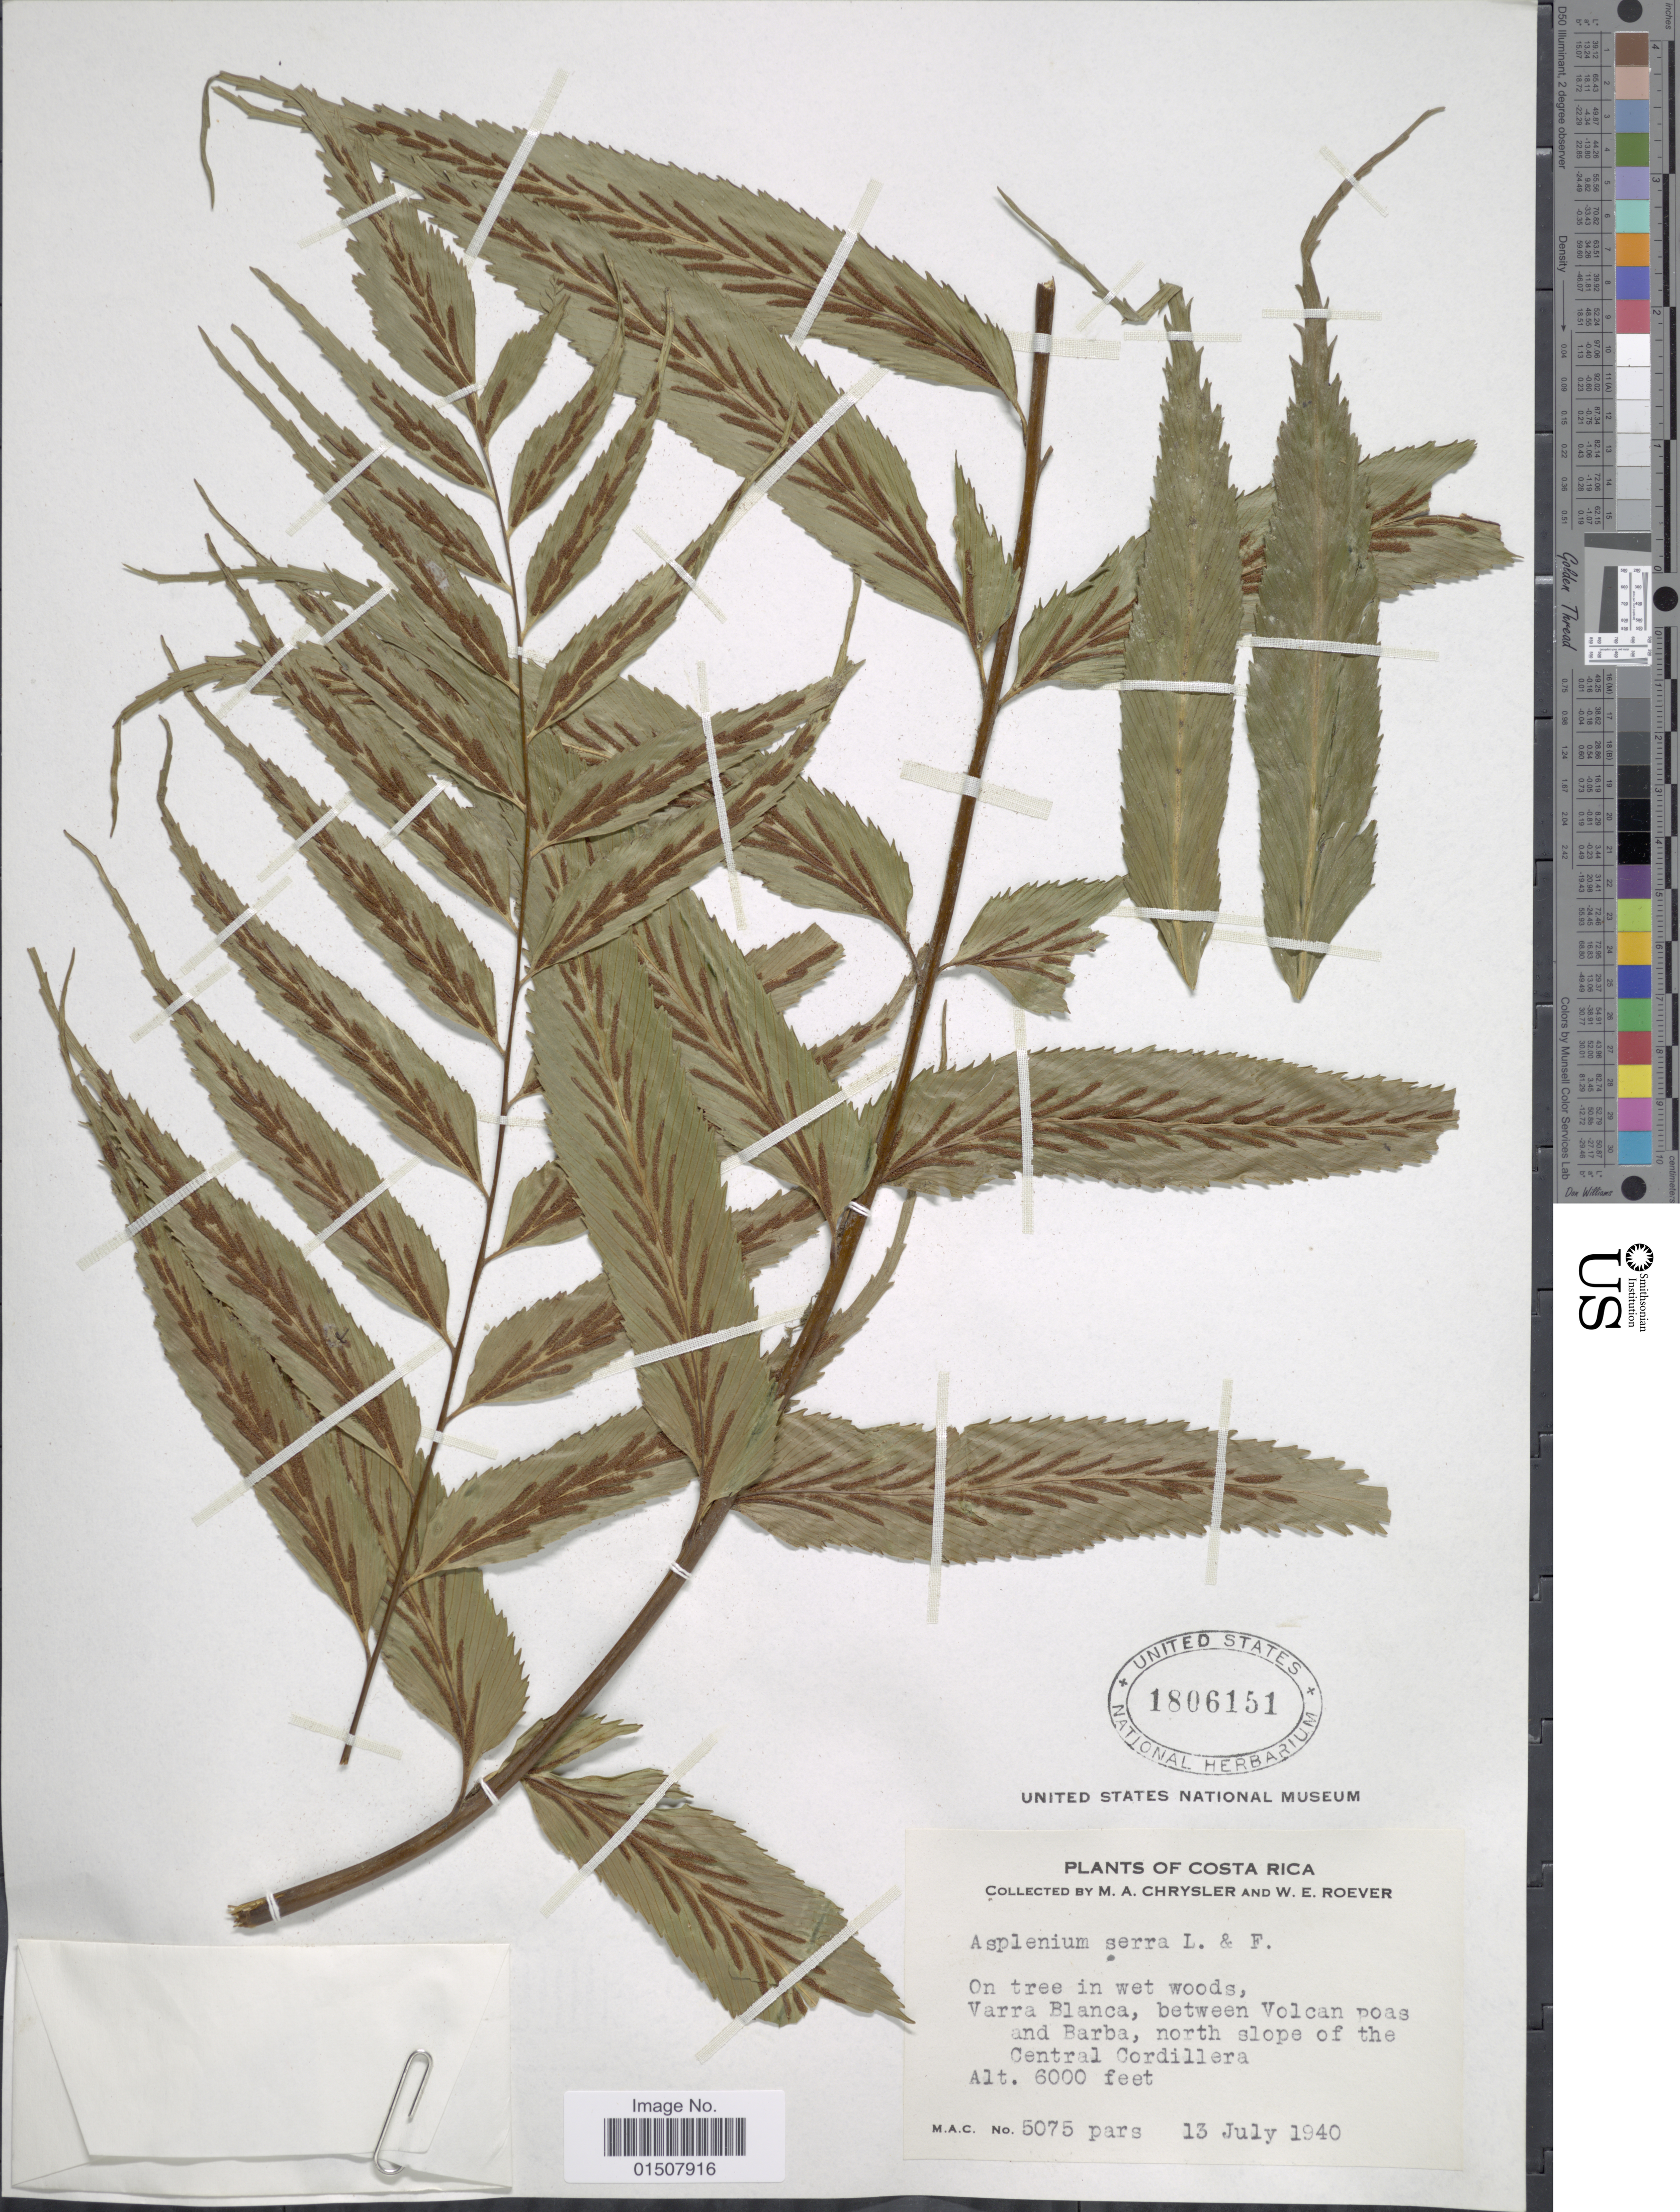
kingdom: Plantae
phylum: Tracheophyta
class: Polypodiopsida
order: Polypodiales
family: Aspleniaceae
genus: Asplenium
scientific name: Asplenium serra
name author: Langsd. & Fisch.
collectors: M. A. Chrysler & W. Roever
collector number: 5075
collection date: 1940-07-13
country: Costa Rica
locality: Varra Blanca, between Colcan poas and Barba, north slope of the Central Cordillera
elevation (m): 1829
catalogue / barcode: US 1806151